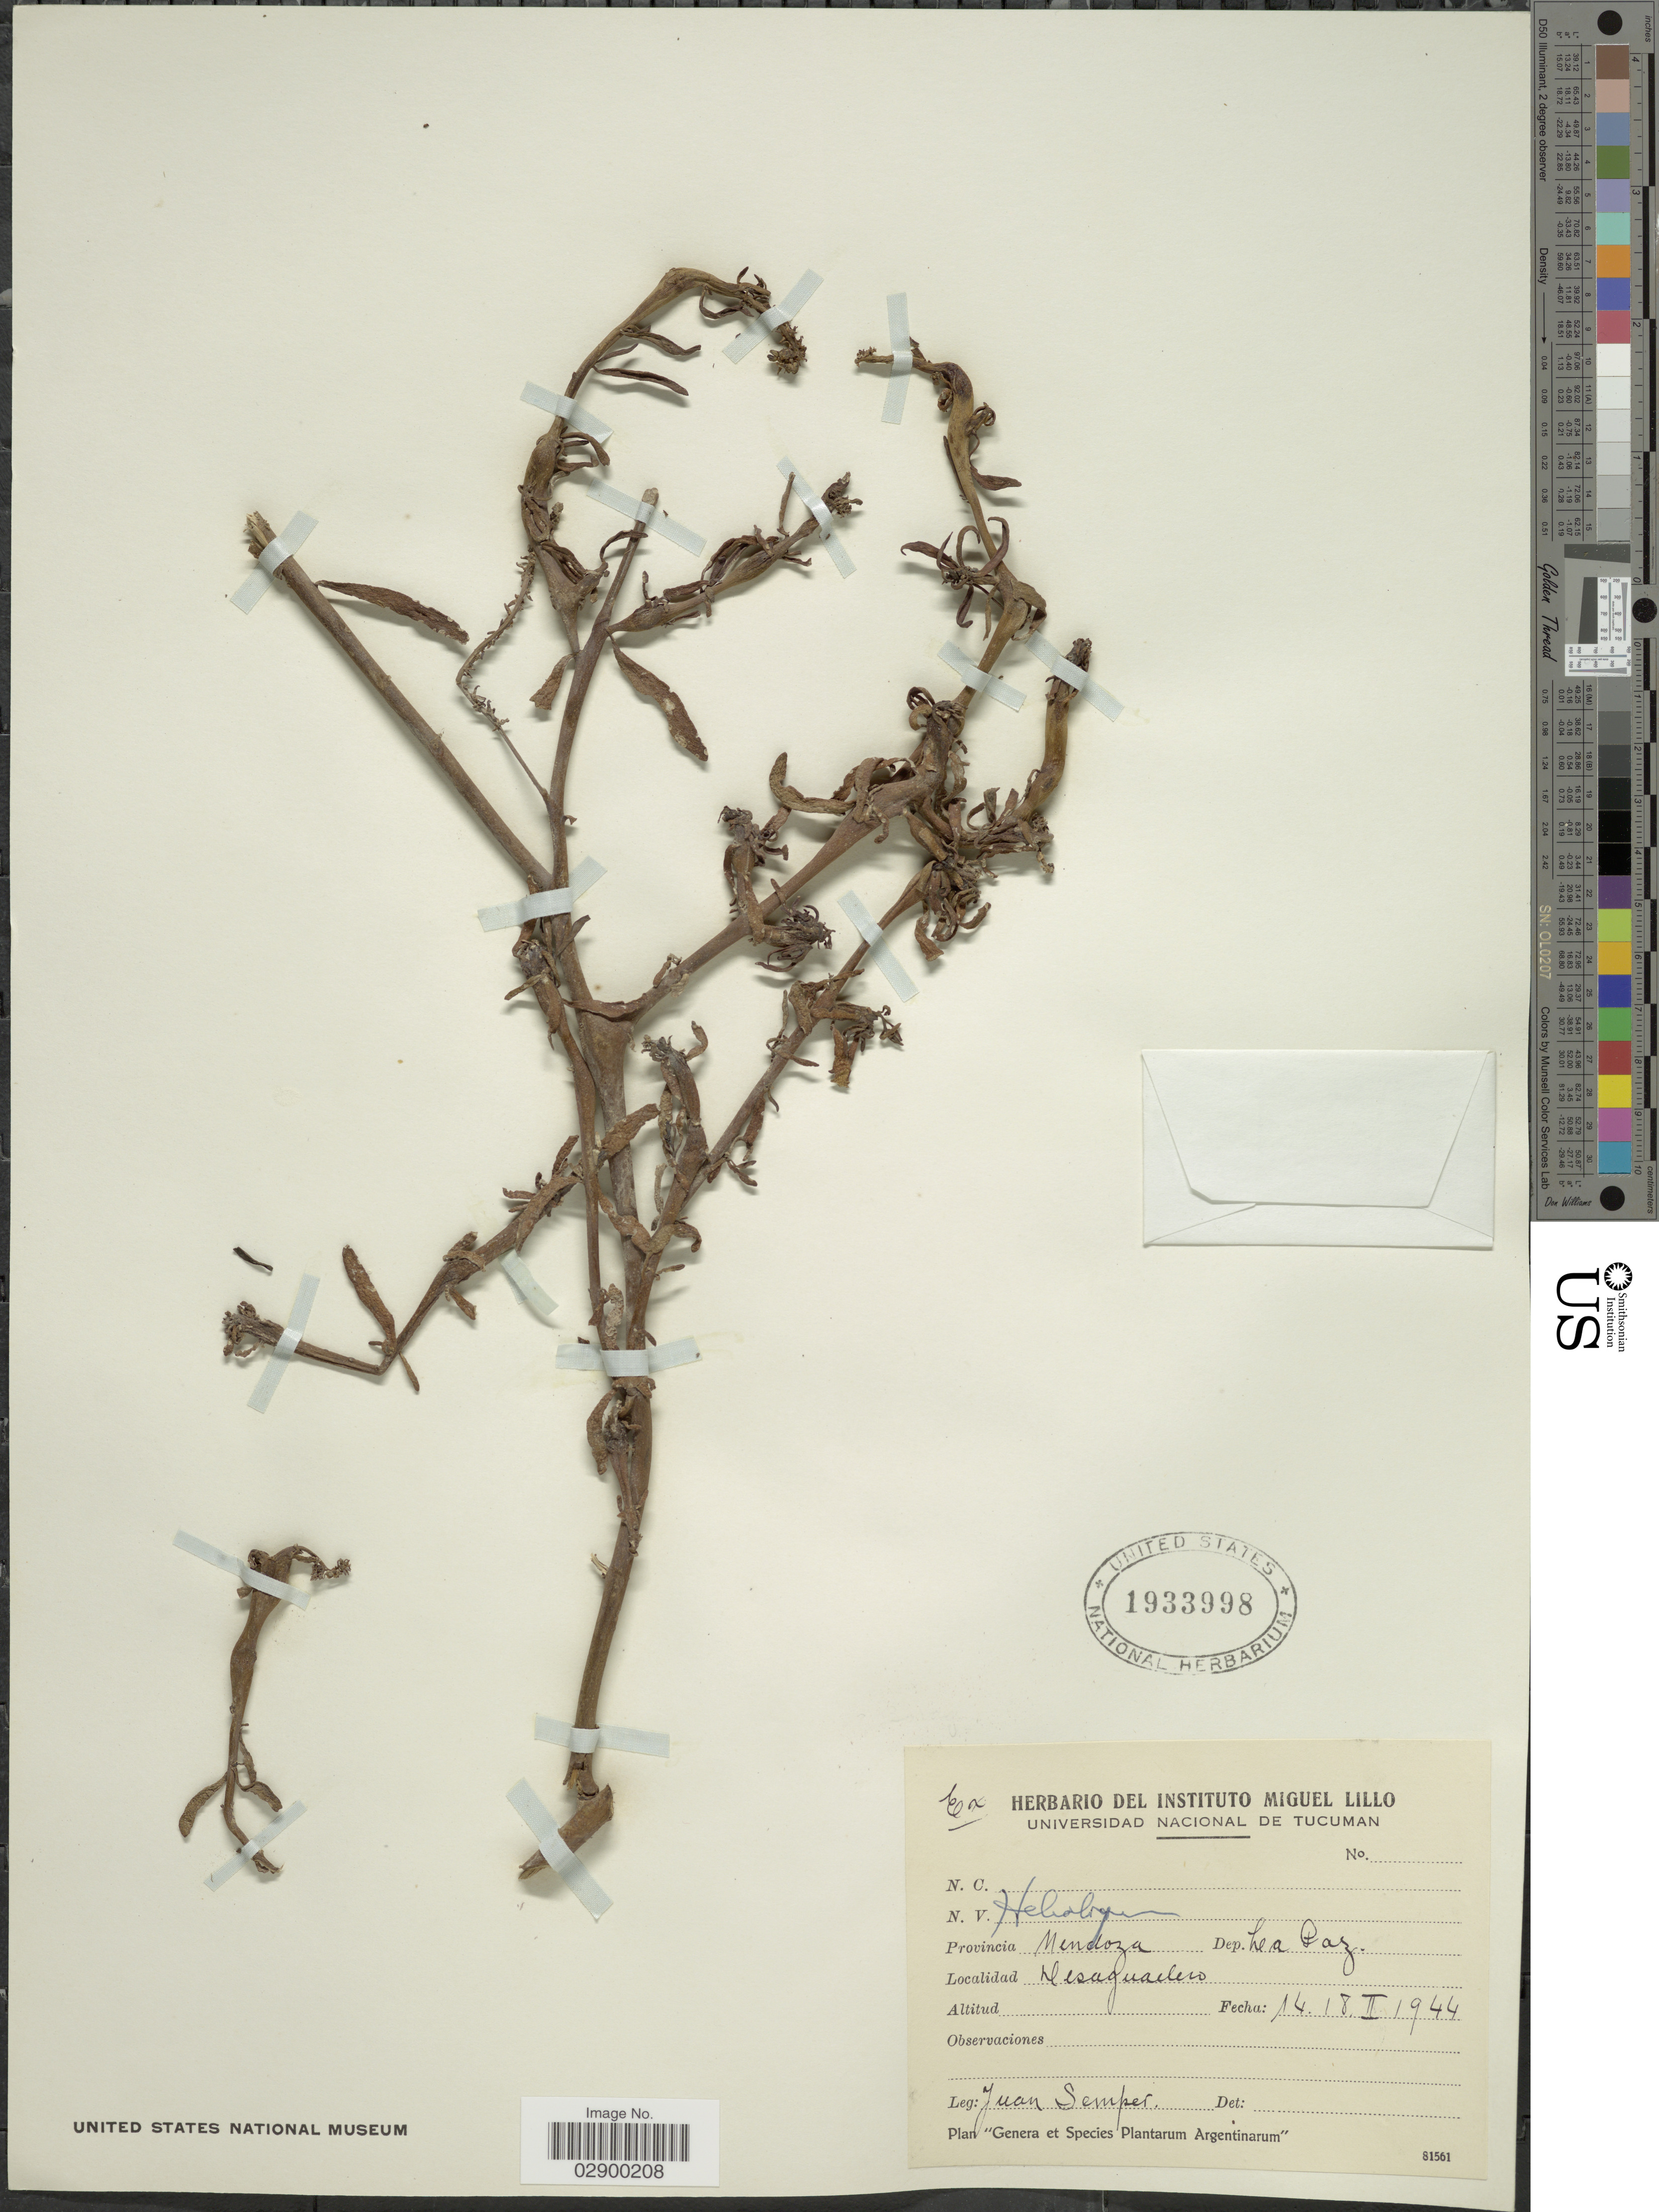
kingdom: Plantae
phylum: Tracheophyta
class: Magnoliopsida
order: Boraginales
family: Heliotropiaceae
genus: Heliotropium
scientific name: Heliotropium curassavicum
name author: L.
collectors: J. Semper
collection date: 1944-02-14/1944-02-18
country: Argentina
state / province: Mendoza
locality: Provincia Mendoza, Dep. La Paz, Desaguadero.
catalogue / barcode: US 1933998